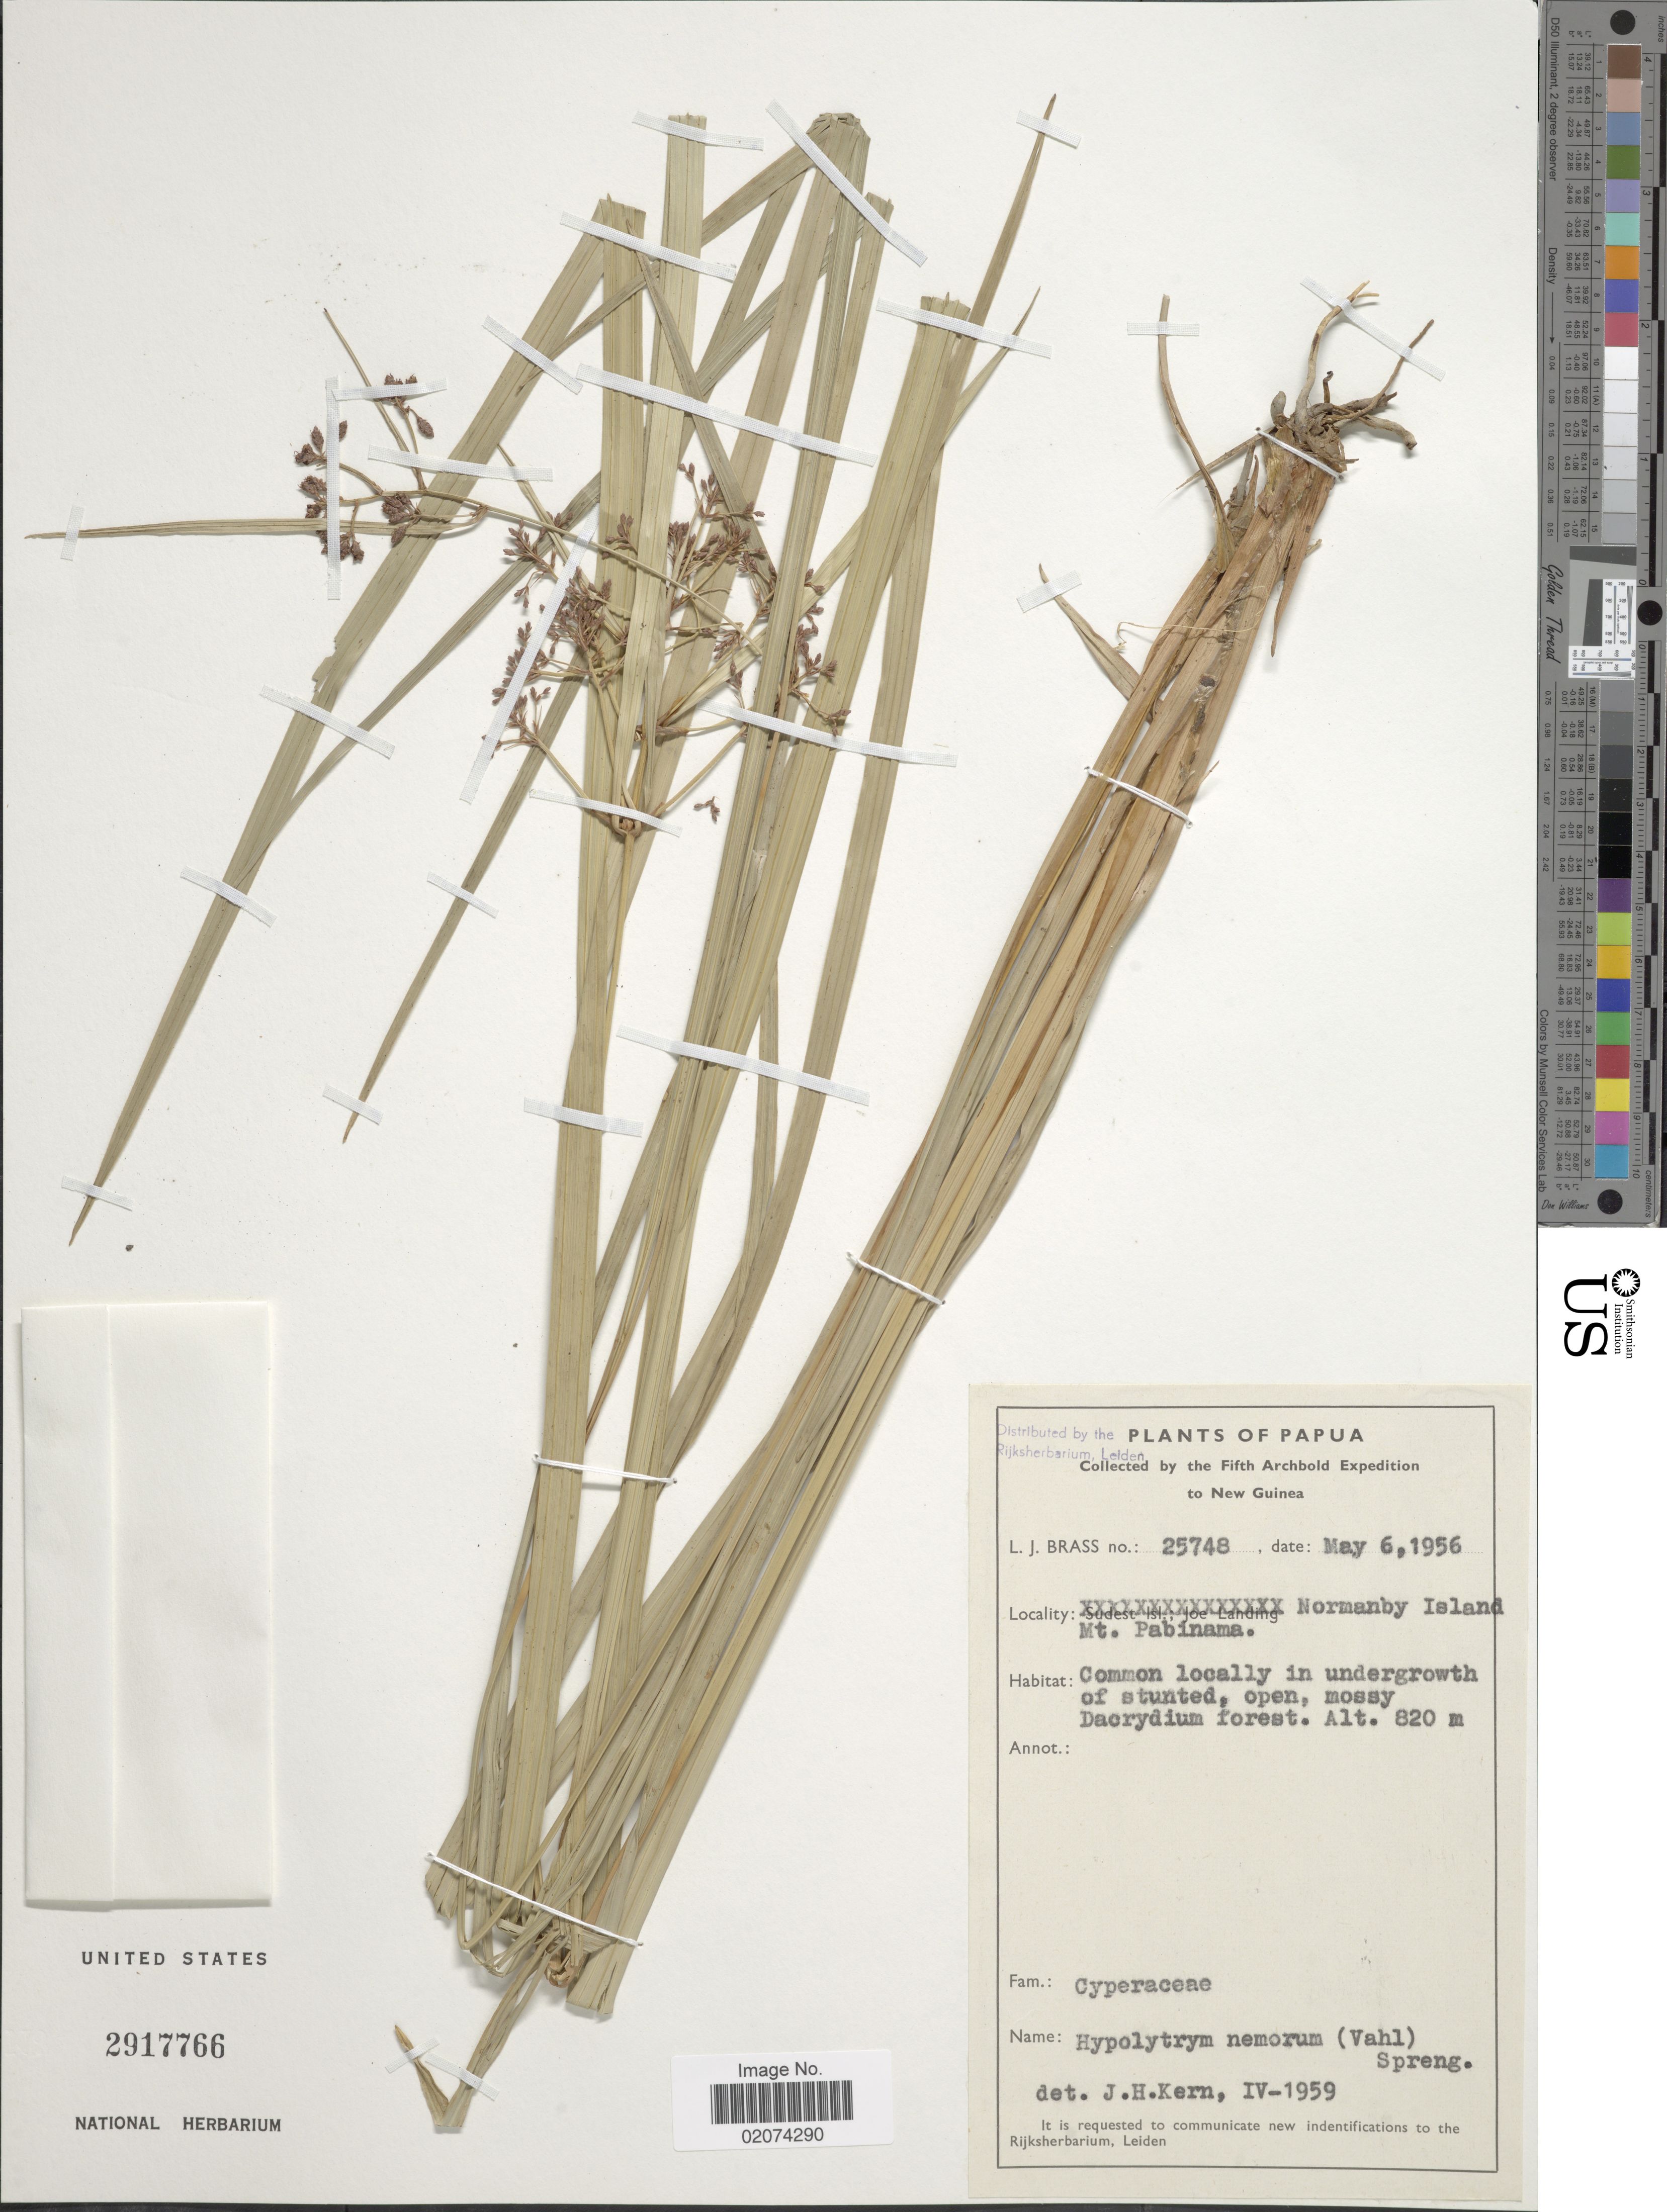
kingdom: Plantae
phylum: Tracheophyta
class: Liliopsida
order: Poales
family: Cyperaceae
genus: Hypolytrum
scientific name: Hypolytrum nemorum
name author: (Vahl) Spreng.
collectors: L. J. Brass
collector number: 25748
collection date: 1956-05-06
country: Papua New Guinea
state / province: Milne Bay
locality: New Guinea. Normanby Isl., Mt. Pabinama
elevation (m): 820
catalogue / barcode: US 2917766